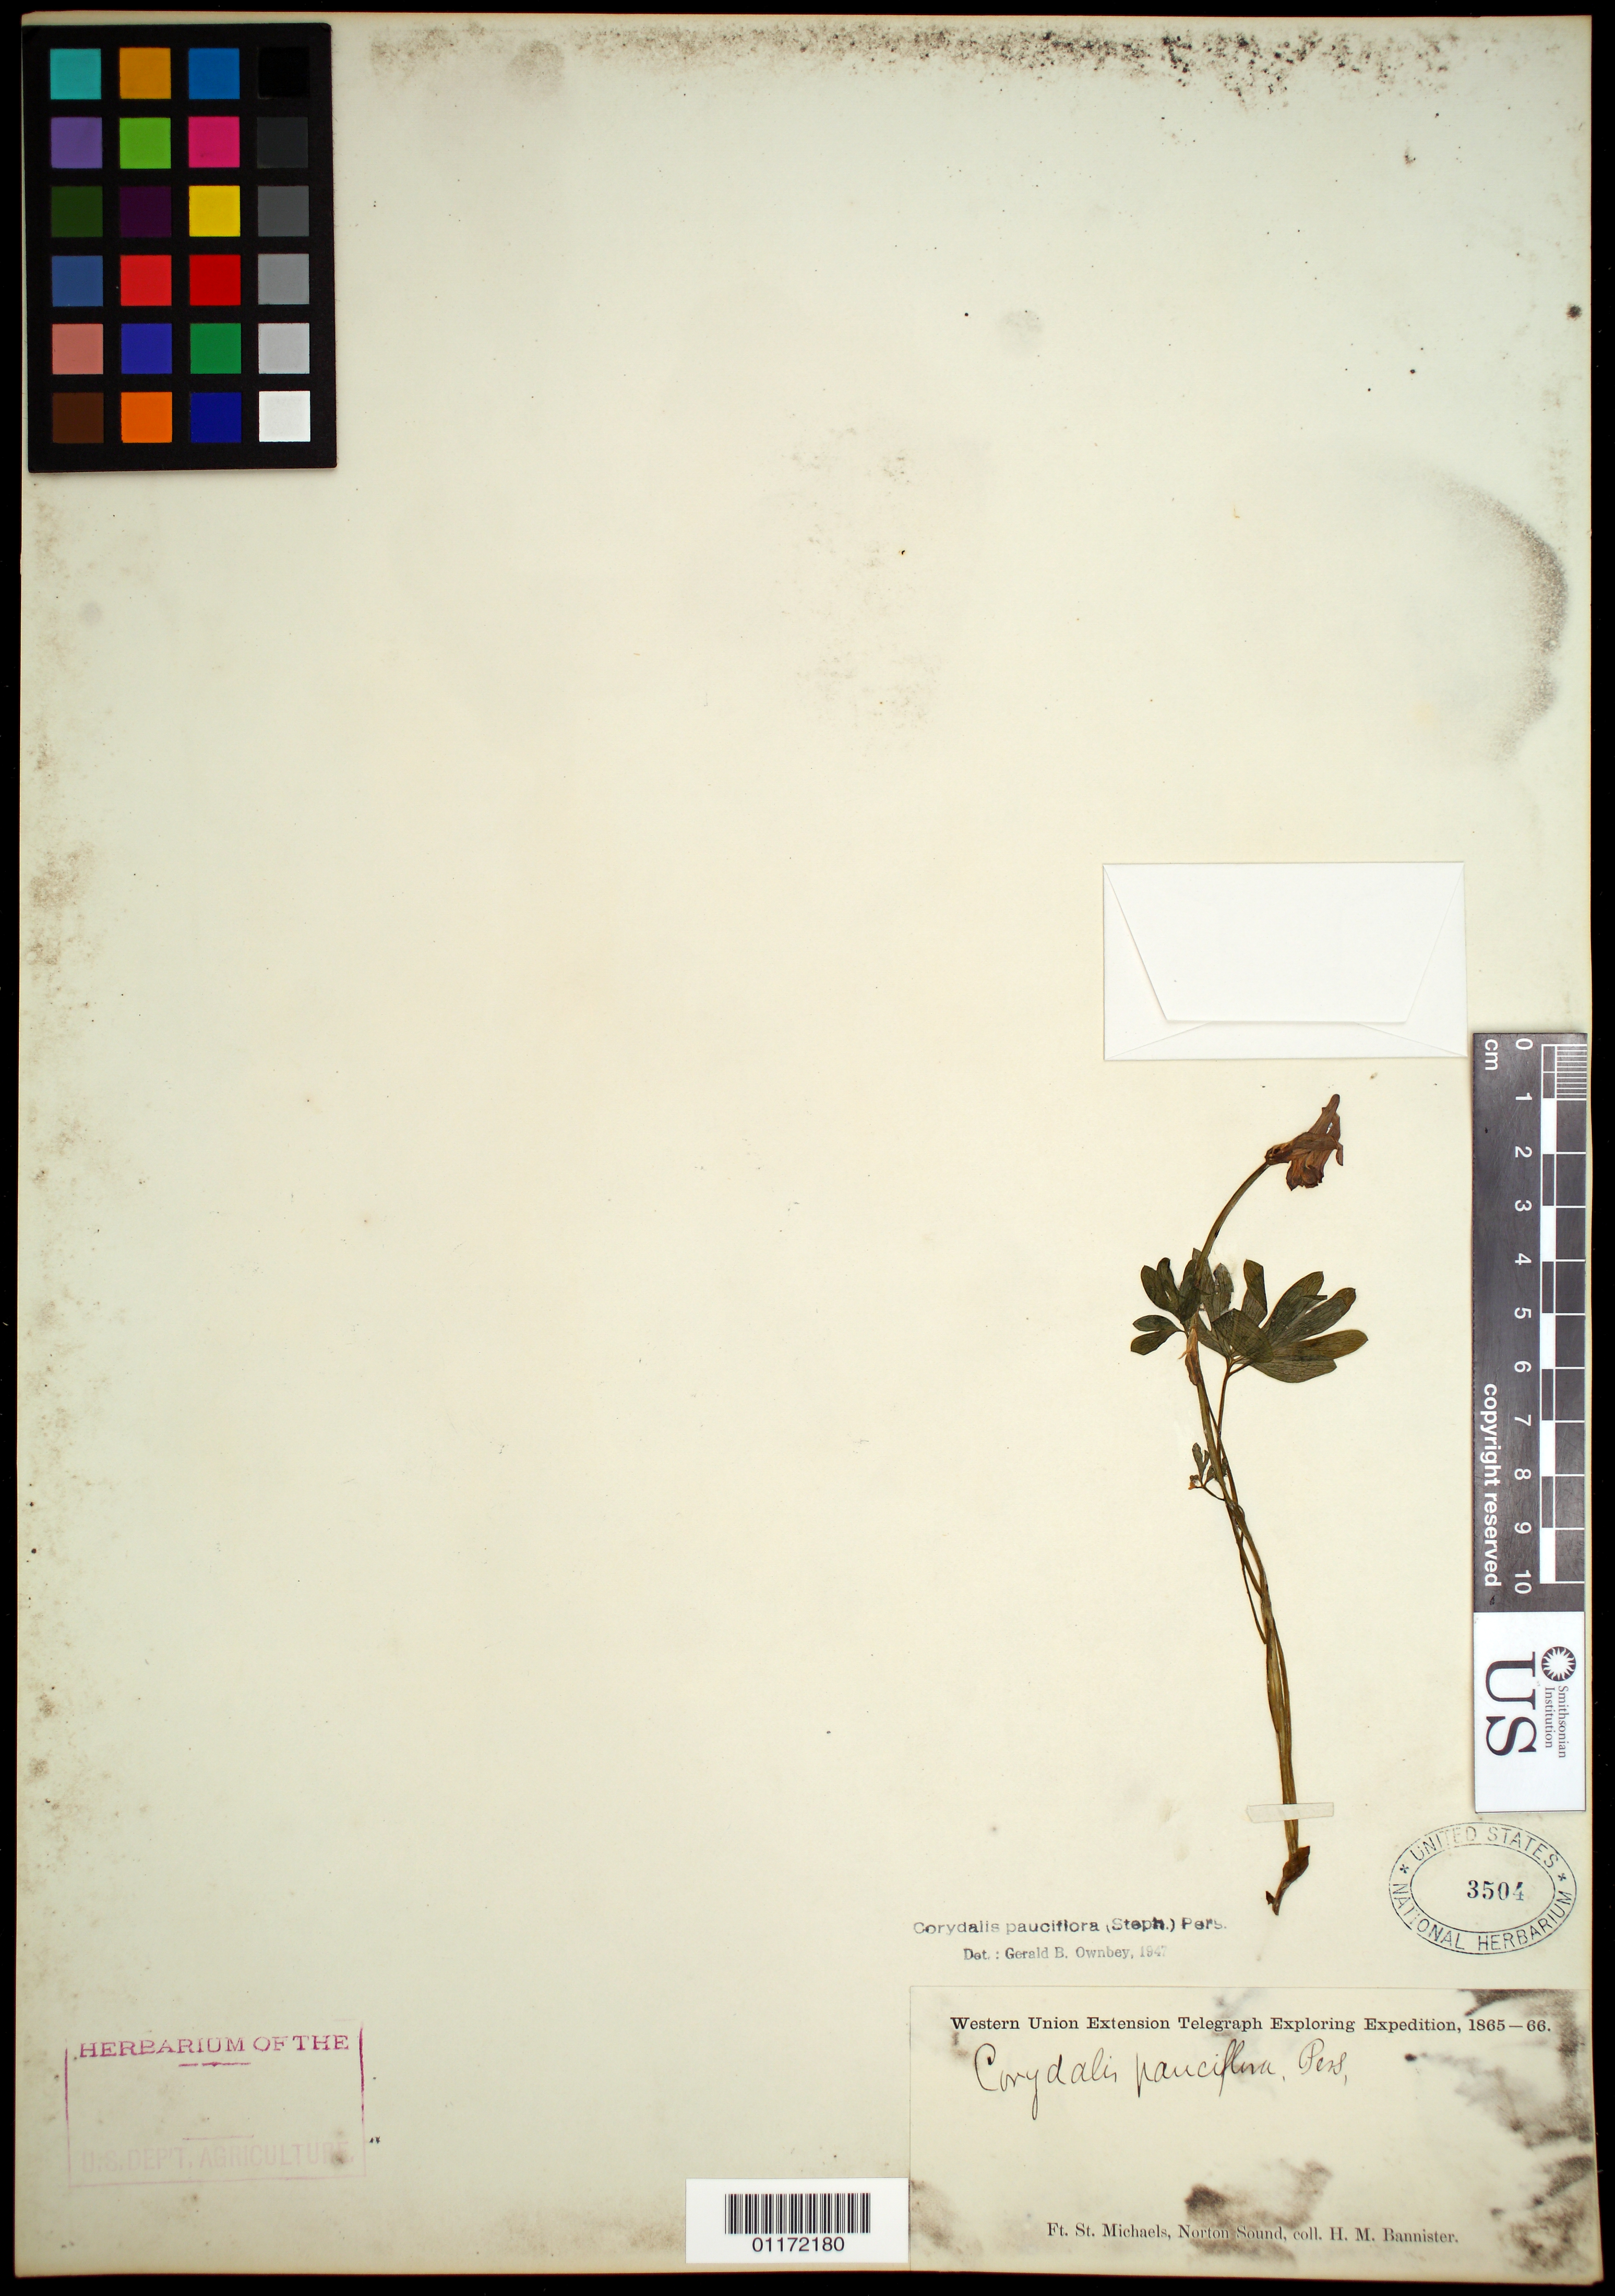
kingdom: Plantae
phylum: Tracheophyta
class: Magnoliopsida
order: Ranunculales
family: Papaveraceae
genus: Corydalis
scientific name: Corydalis pauciflora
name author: (Stephan) Pers.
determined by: Ownbey, G. B.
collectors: H. Bannister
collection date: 1865/1866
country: United States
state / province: Alaska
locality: Ft. St. Michaels, Norton Sound.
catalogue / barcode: US 3504